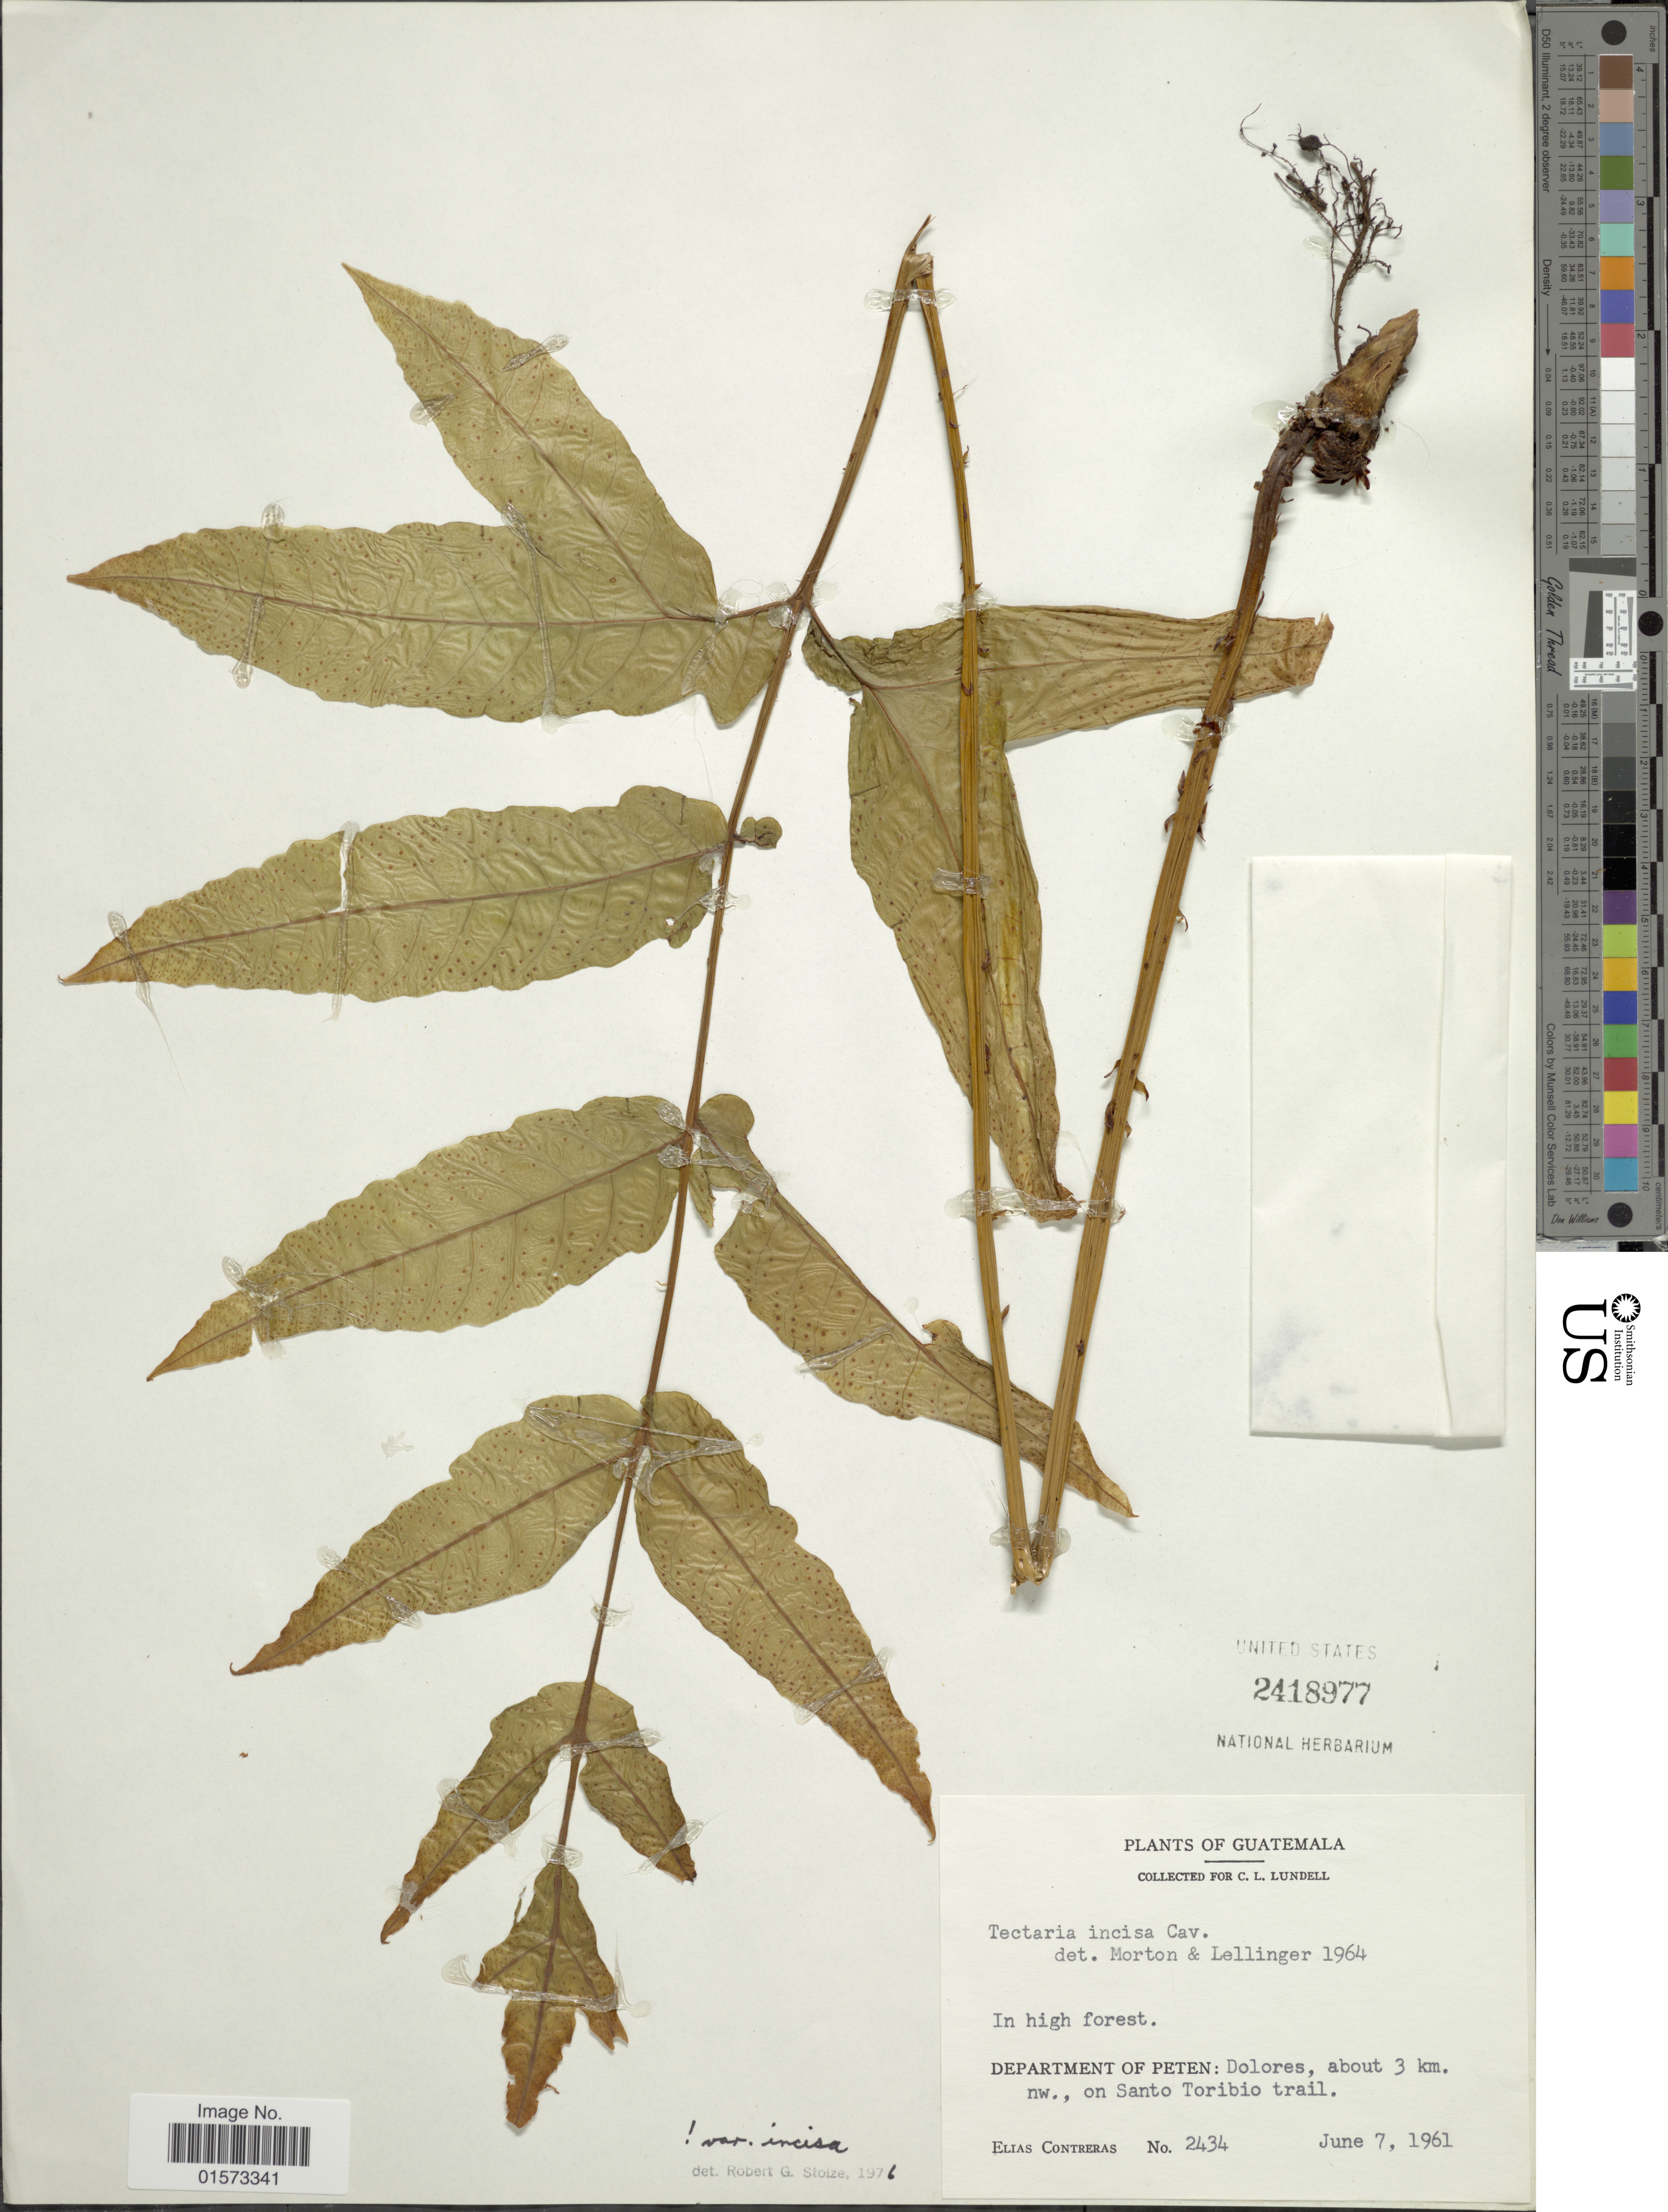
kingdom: Plantae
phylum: Tracheophyta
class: Polypodiopsida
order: Polypodiales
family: Tectariaceae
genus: Tectaria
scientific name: Tectaria incisa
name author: Cav.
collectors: E. Contreras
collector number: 2434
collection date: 1961-06-07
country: Guatemala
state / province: El Petén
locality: Department of Peten: Dolores, about 3 km. nw. on Santo Toribio trail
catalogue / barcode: US 2418977